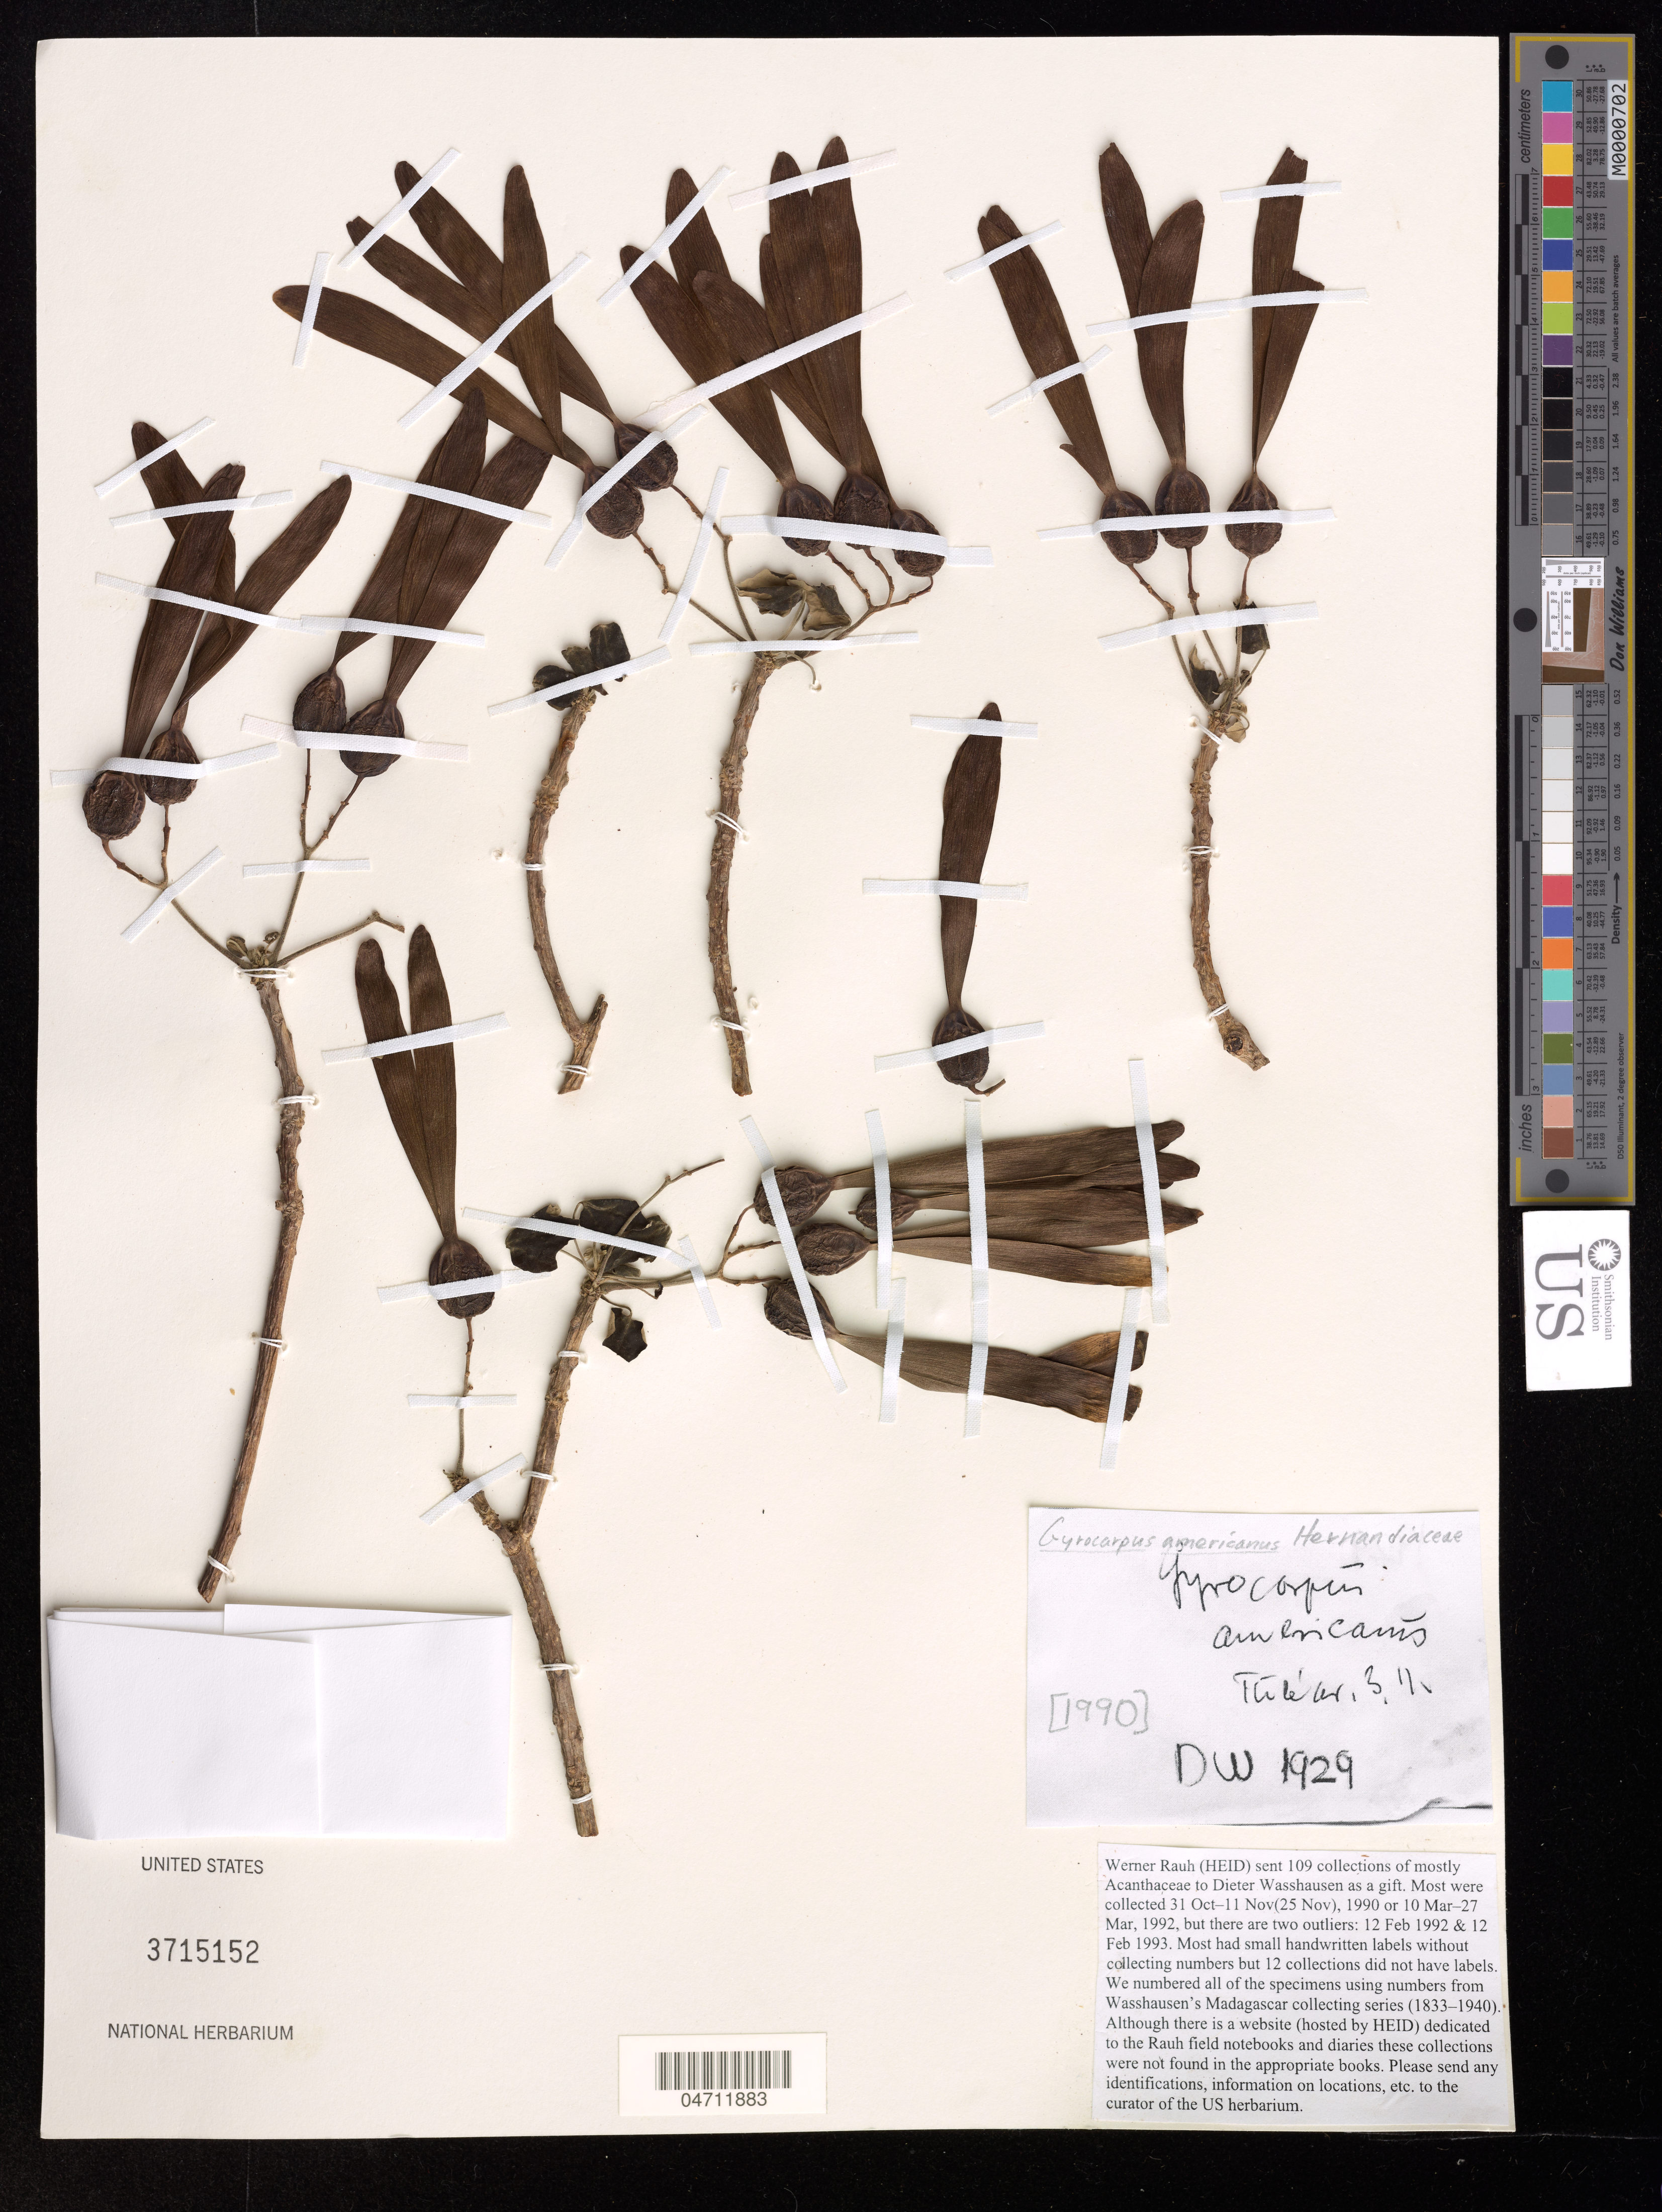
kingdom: Plantae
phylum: Tracheophyta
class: Magnoliopsida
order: Laurales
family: Hernandiaceae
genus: Gyrocarpus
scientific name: Gyrocarpus americanus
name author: Jacq.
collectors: W. Rauh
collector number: DW 1929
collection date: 1990-11-03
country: Madagascar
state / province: Atsimo-Andrefana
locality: Toliara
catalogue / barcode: US 3715152